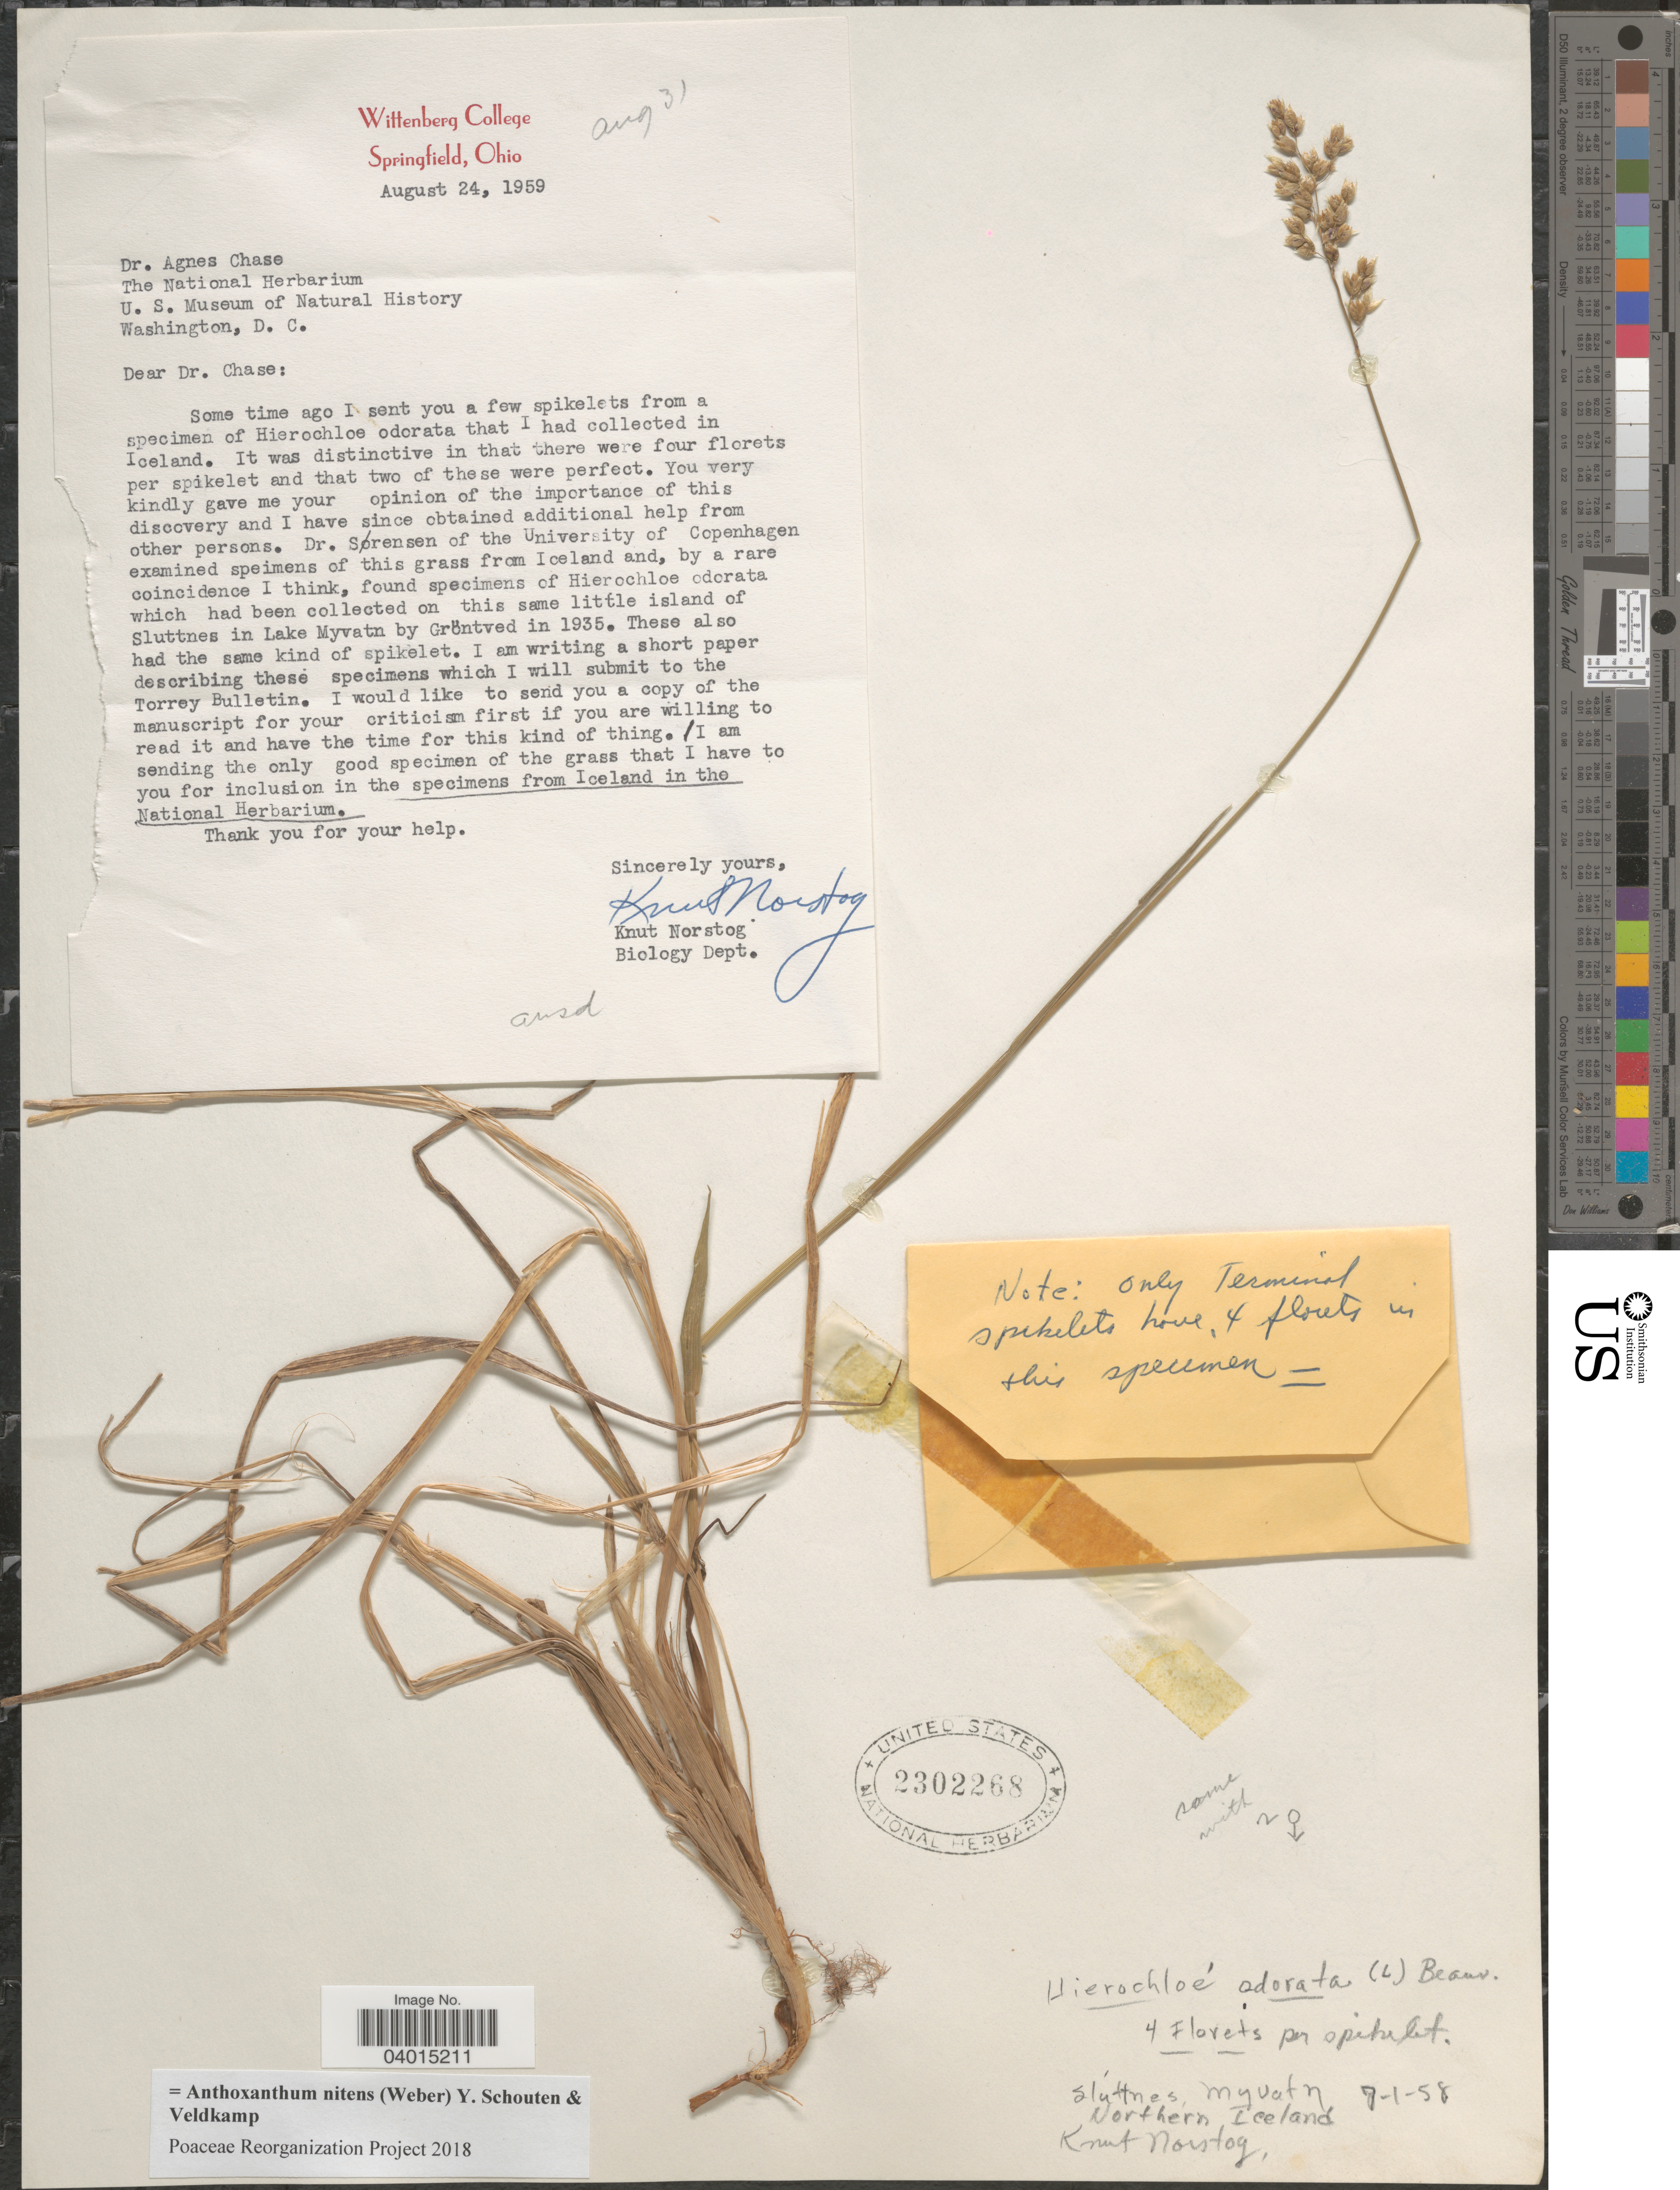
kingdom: Plantae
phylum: Tracheophyta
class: Liliopsida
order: Poales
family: Poaceae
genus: Anthoxanthum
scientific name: Anthoxanthum nitens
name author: (G.H. Weber) R.T.A. Schouten & Veldkamp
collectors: K. Norstog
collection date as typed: Transcribed d/m/y: 7/1/58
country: Iceland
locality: Northern Iceland.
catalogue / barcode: US 2302268